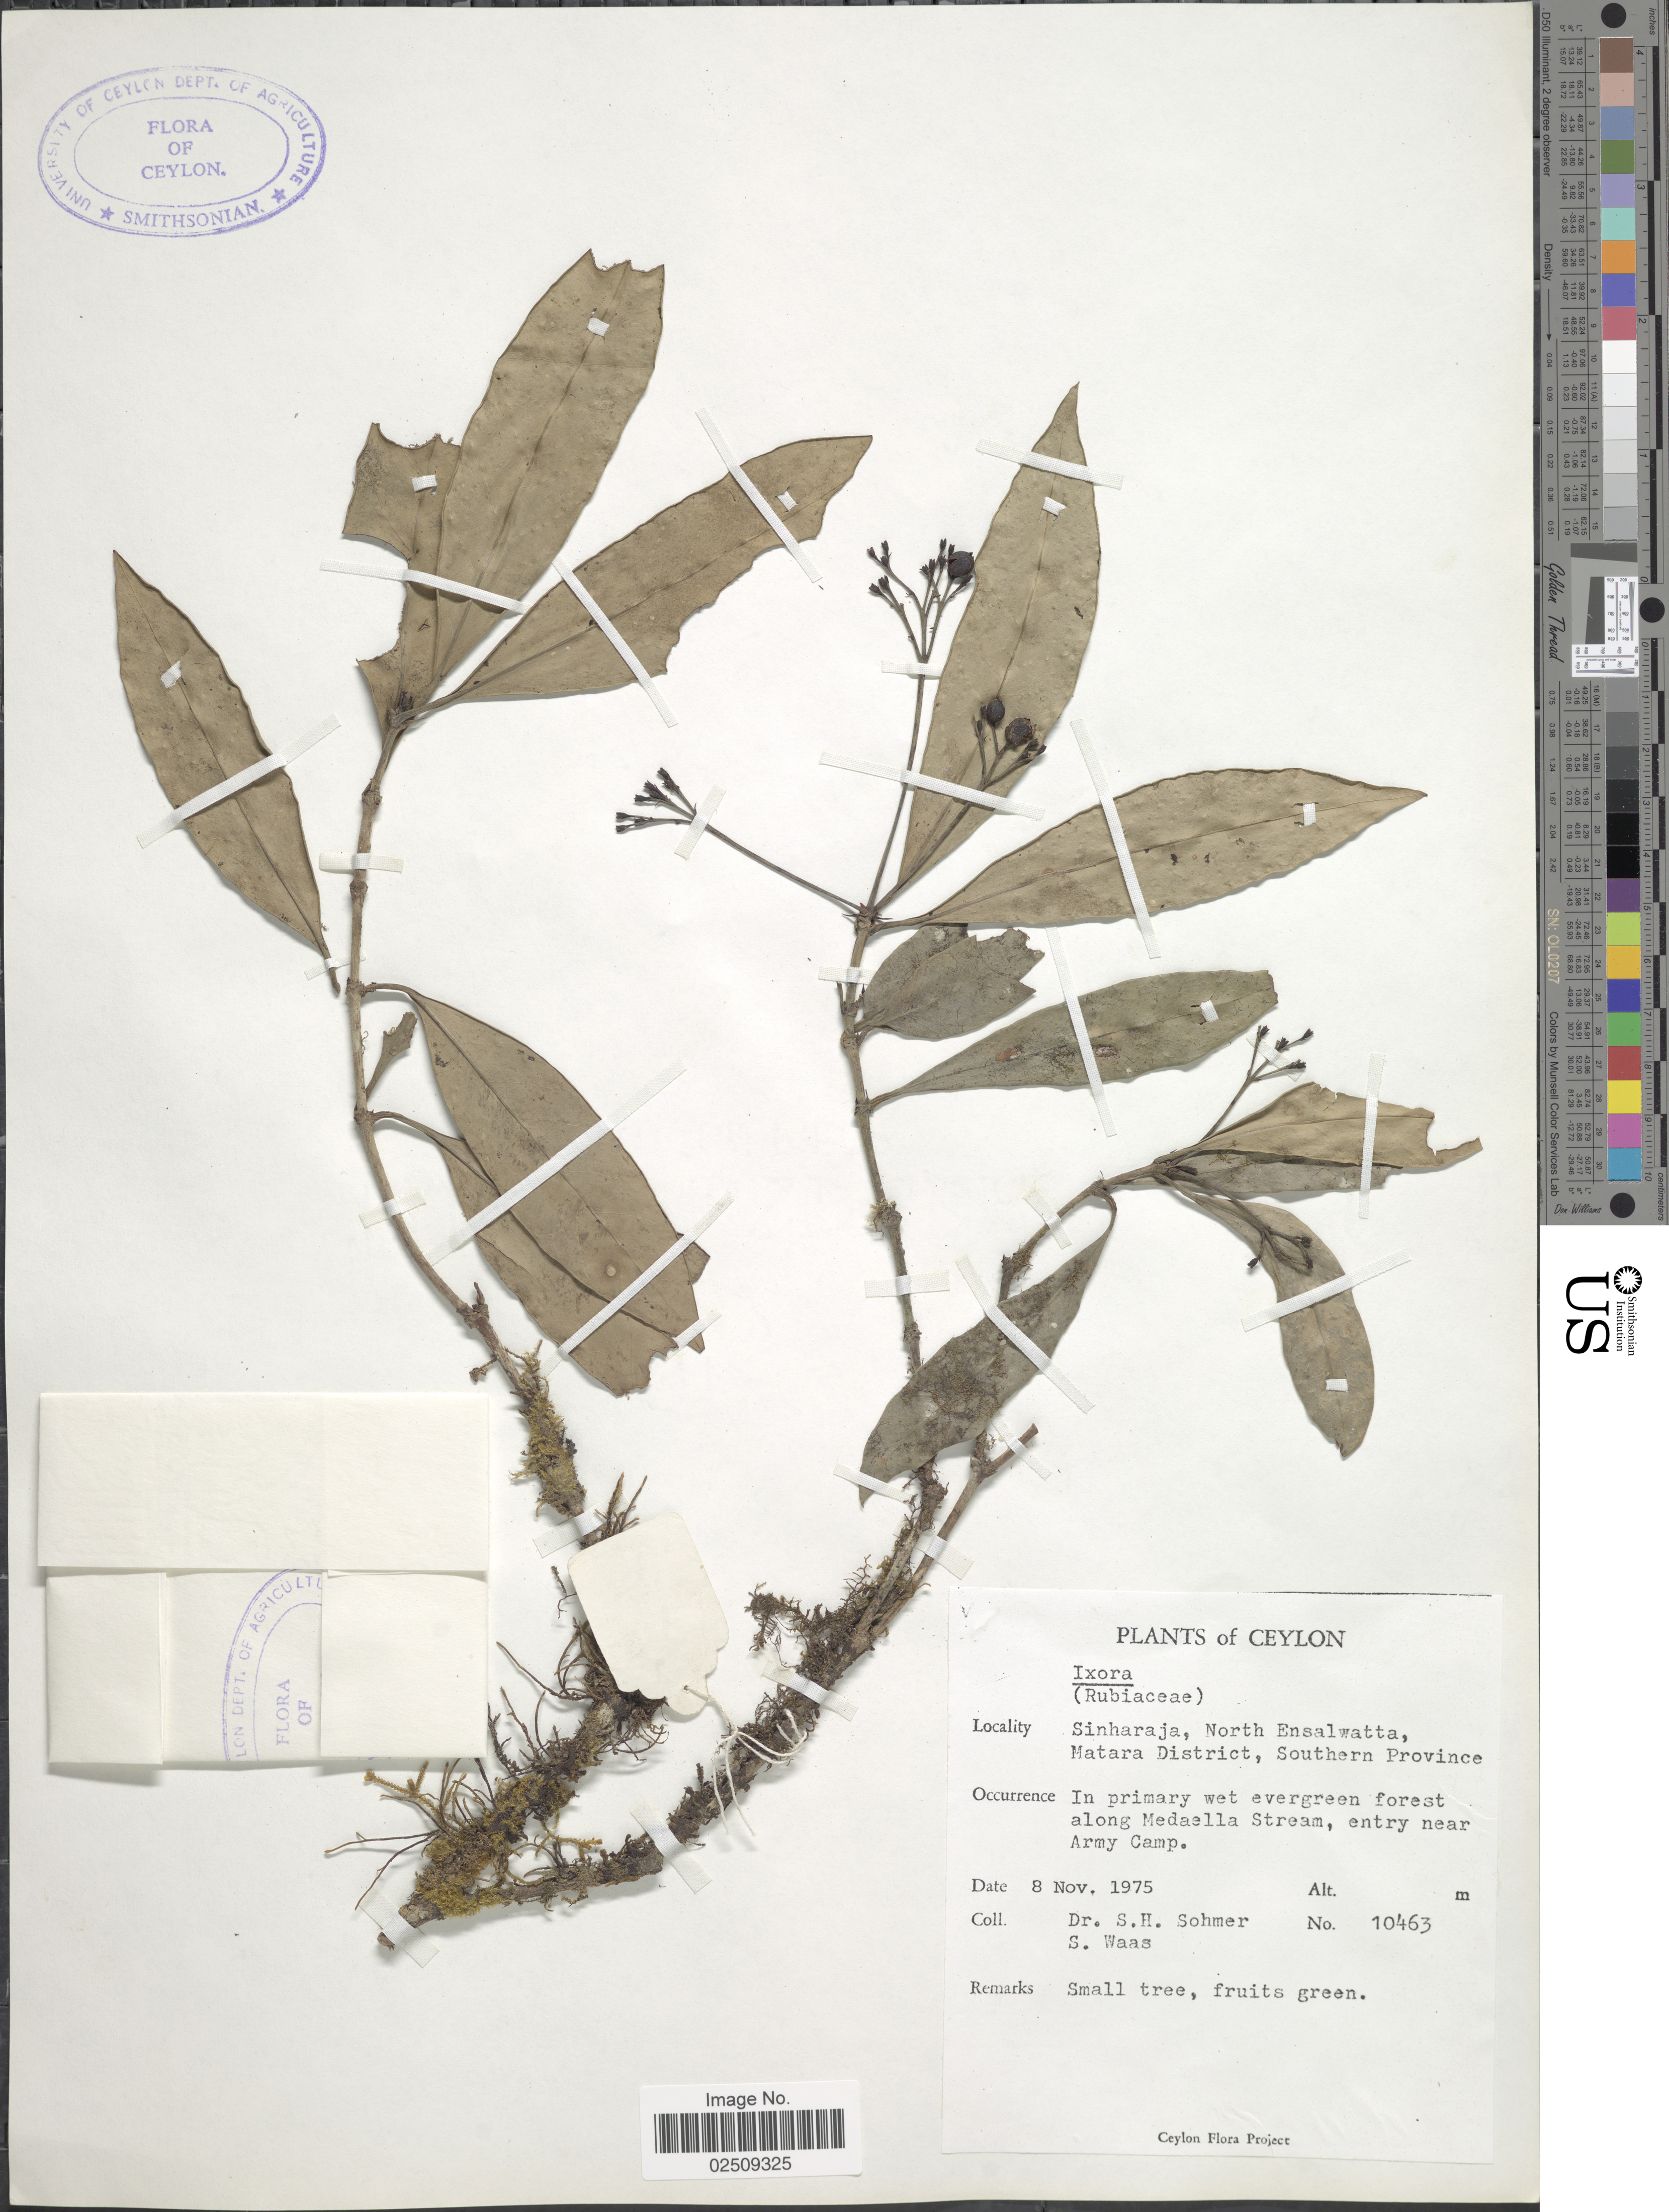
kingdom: Plantae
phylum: Tracheophyta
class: Magnoliopsida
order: Gentianales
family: Rubiaceae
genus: Ixora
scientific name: Ixora sp.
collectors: S. H. Sohmer & S. Waas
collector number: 10463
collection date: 1975-11-08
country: Sri Lanka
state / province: Southern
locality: Ceylon. Sinharaja, North Ensalwatta, Matara District. Along Medaella Stream, entry near Army Camp.